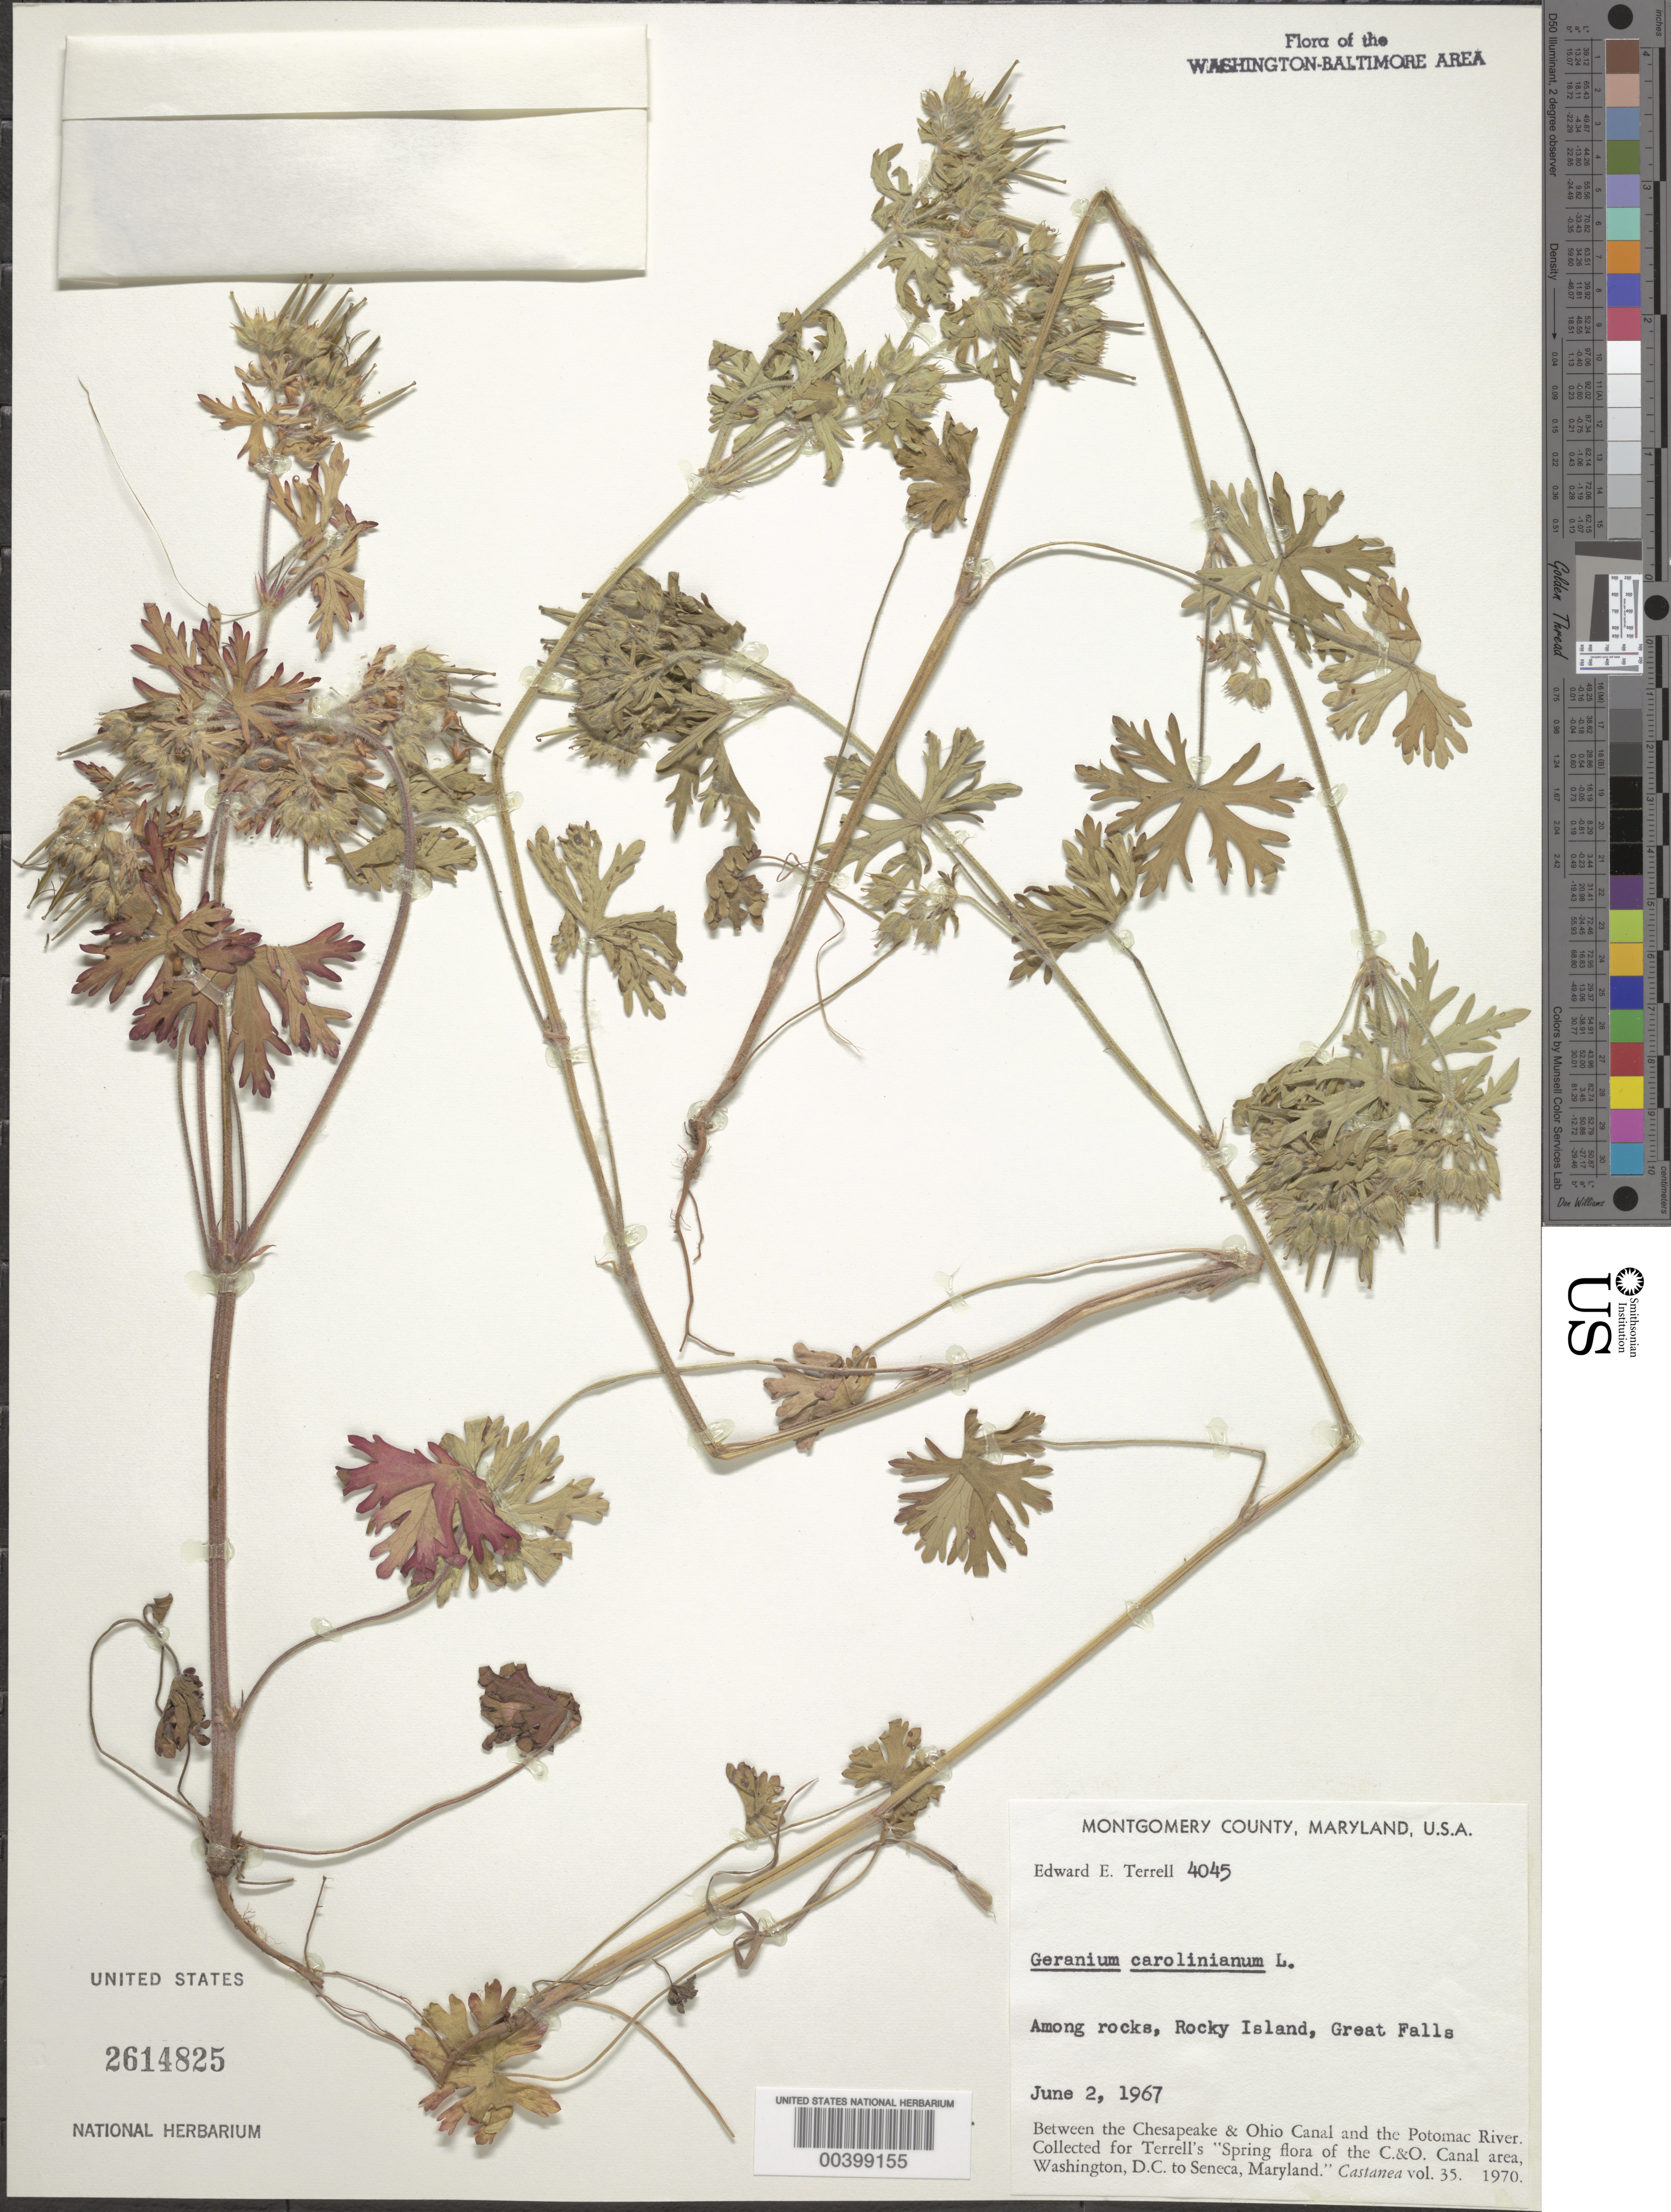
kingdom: Plantae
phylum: Tracheophyta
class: Magnoliopsida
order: Geraniales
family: Geraniaceae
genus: Geranium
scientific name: Geranium carolinianum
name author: L.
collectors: E. E. Terrell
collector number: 4045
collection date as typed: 02 Jun 1967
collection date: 1967-06-02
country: United States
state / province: Maryland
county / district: Montgomery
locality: Rocky Island, Great Falls C. & O. Canal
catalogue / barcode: US 2614825